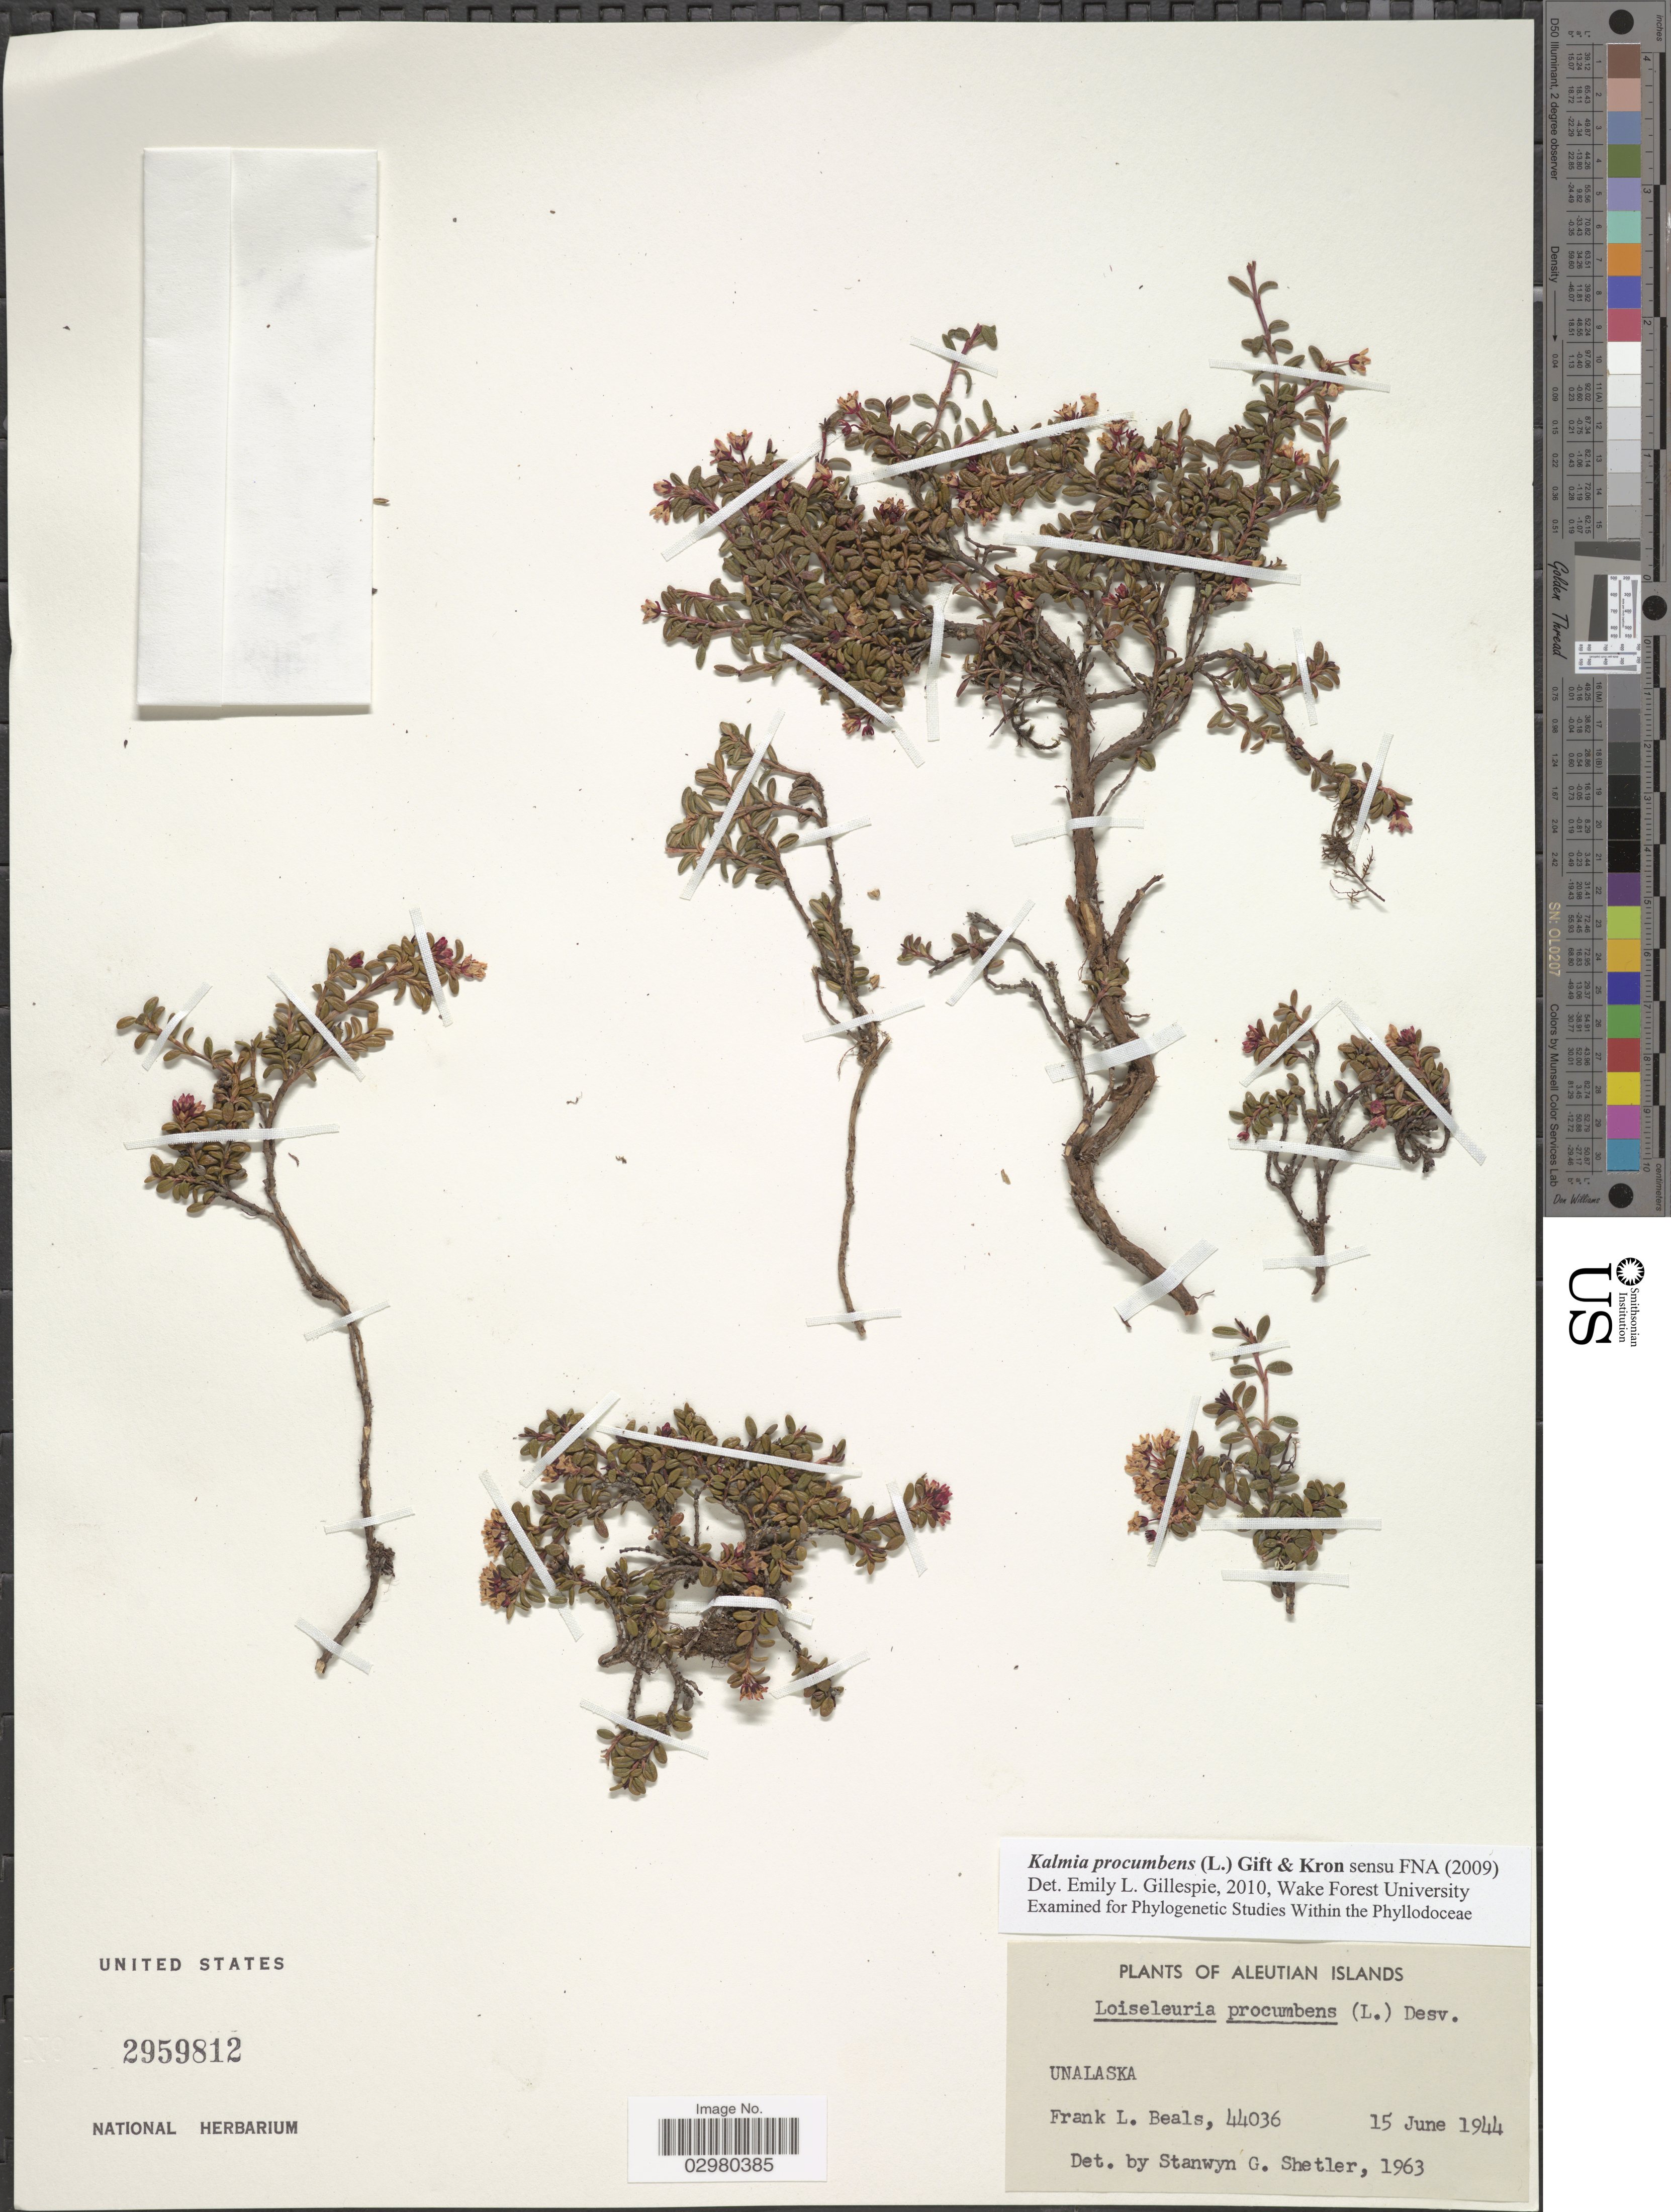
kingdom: Plantae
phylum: Tracheophyta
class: Magnoliopsida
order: Ericales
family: Ericaceae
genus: Loiseleuria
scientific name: Loiseleuria procumbens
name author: (L.) Desv.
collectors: F. Beals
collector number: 44036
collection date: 1944-06-15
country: United States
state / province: Alaska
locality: Aleutian Islands. Unalaska.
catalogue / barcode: US 2959812